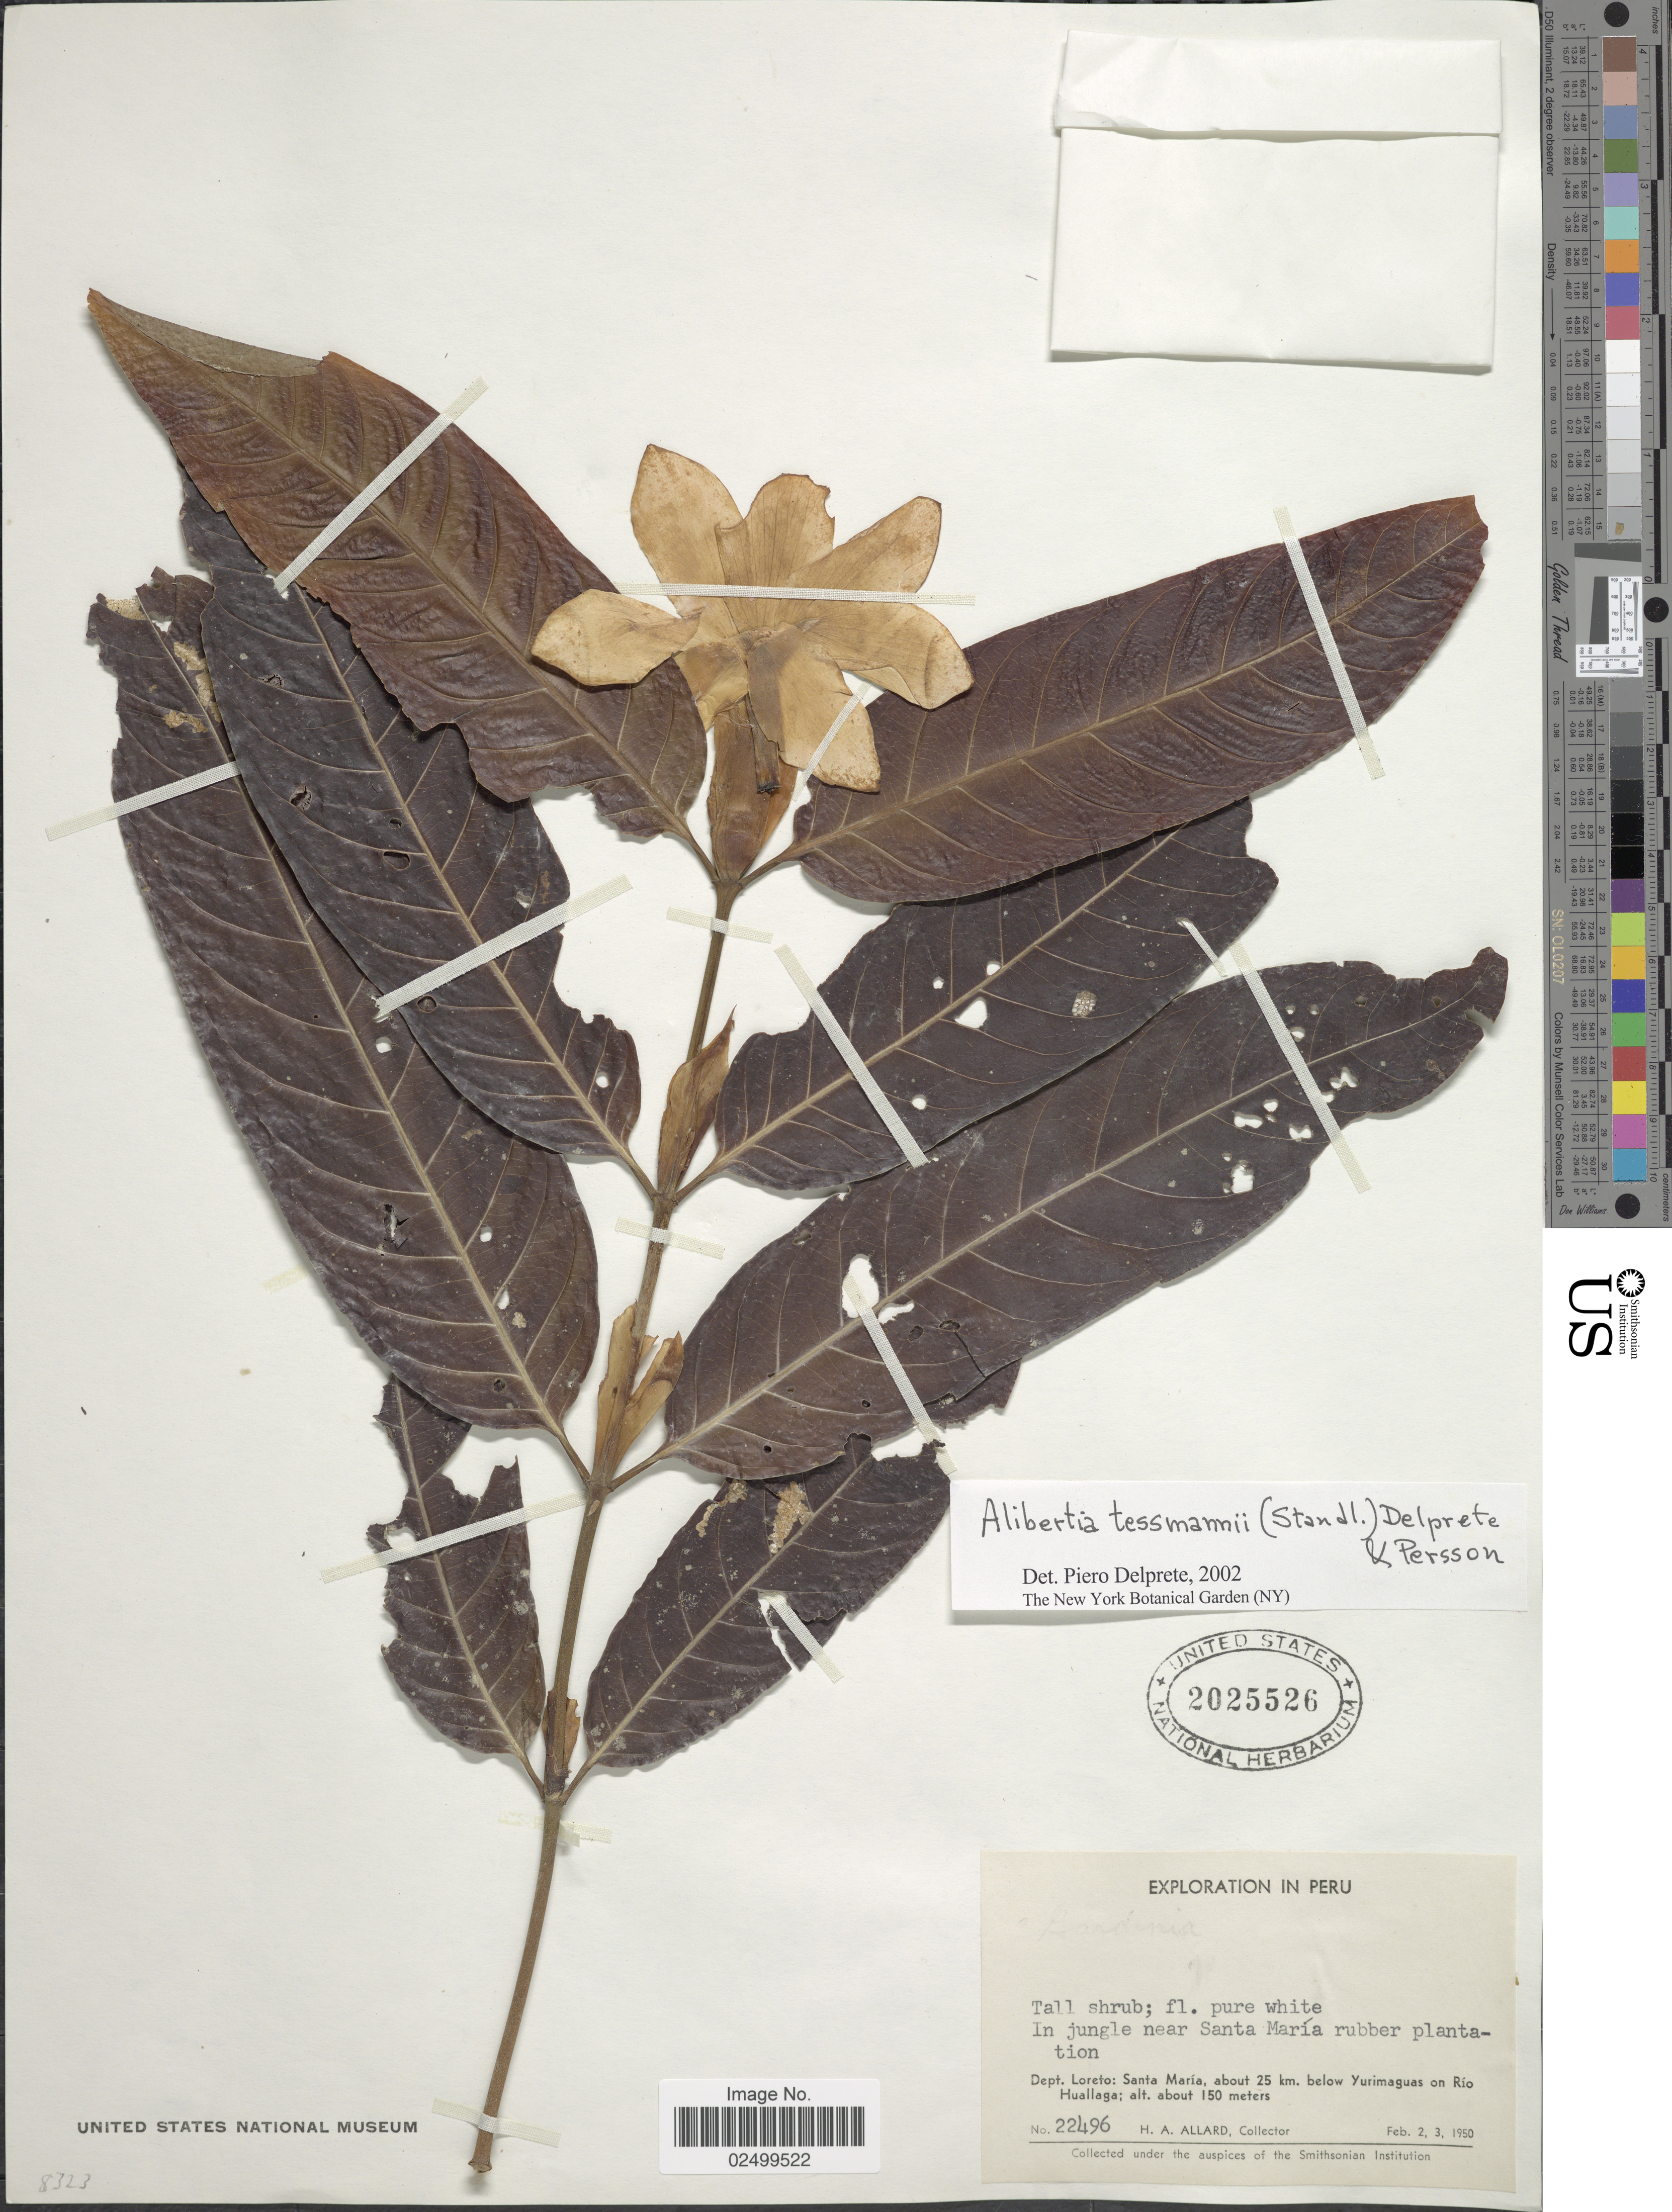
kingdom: Plantae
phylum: Tracheophyta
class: Magnoliopsida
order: Gentianales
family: Rubiaceae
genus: Alibertia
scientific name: Alibertia tessmannii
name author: (Standl.) Delprete & C.H. Perss.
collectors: H. A. Allard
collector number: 22496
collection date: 1950-02-02/1950-02-03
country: Peru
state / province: Loreto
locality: In jungle near Santa María rubber plantation, Dept. Loreto: Santa María, about 25 km below Yurimaguas on Río Huallaga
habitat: in jungle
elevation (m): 150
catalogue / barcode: US 2025526